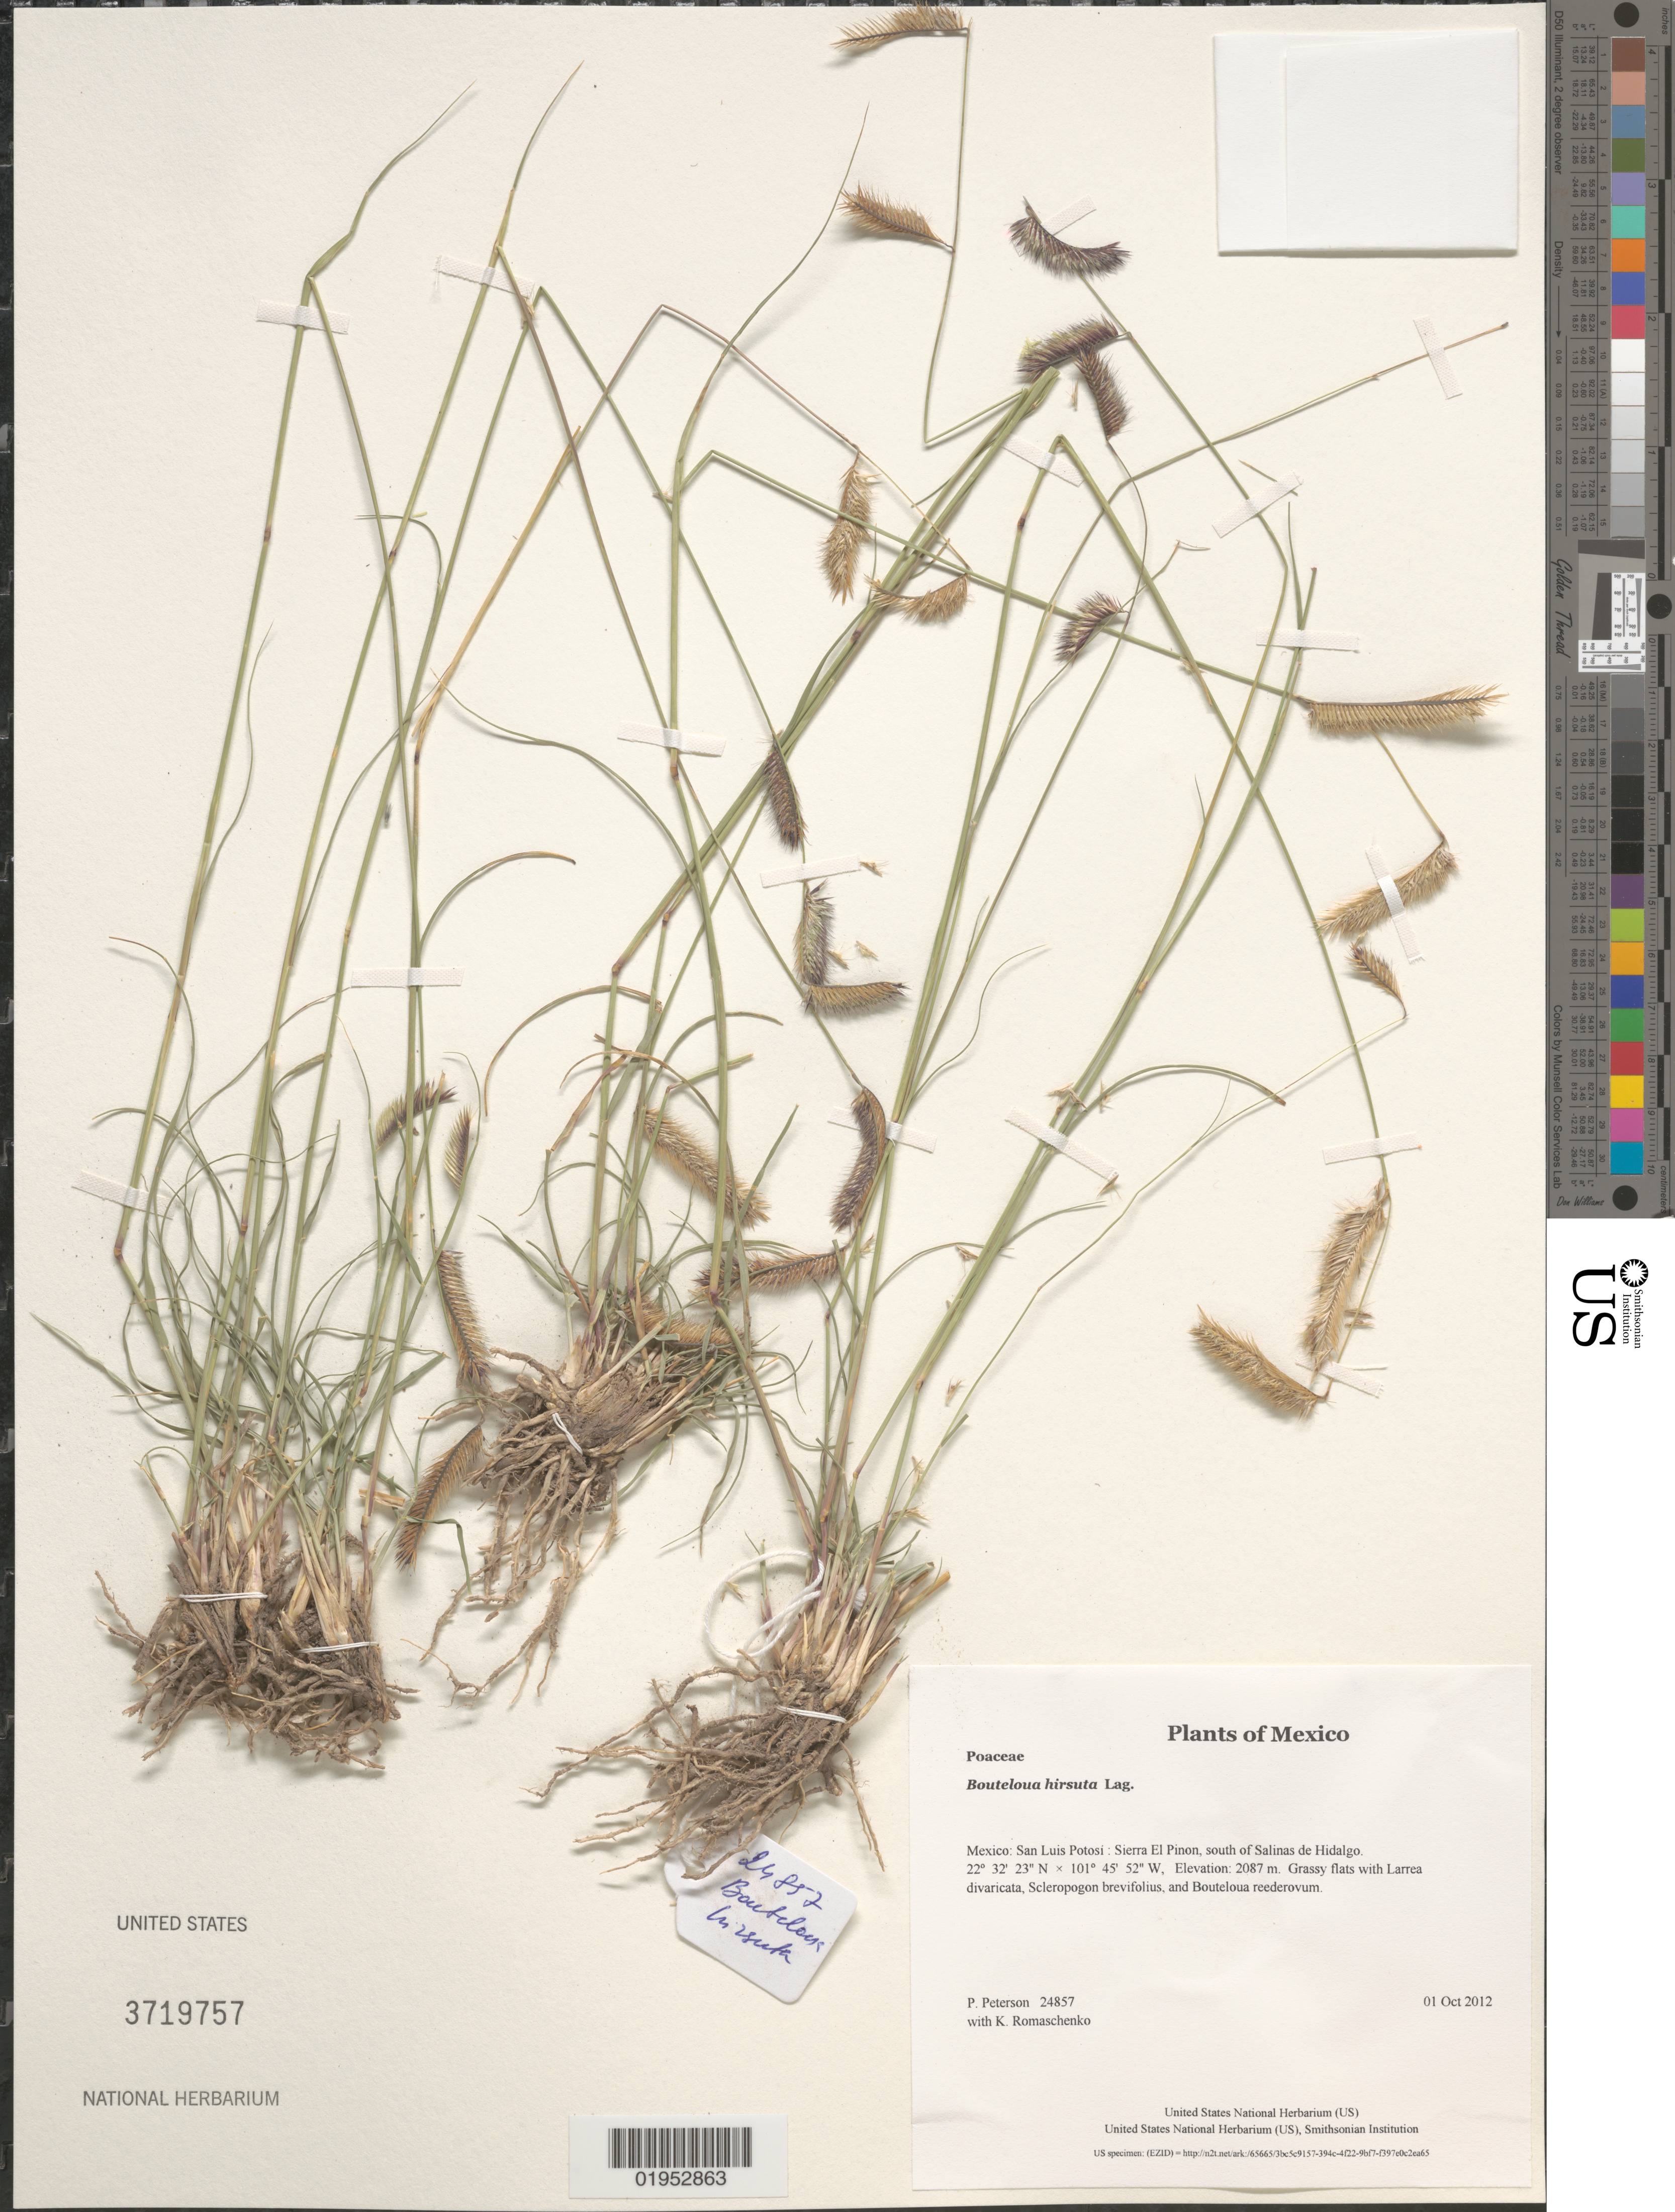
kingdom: Plantae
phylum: Tracheophyta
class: Liliopsida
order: Poales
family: Poaceae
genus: Bouteloua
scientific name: Bouteloua hirsuta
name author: Lag.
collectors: P. M. Peterson & K. Romaschenko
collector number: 24857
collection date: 2012-10-01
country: Mexico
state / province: San Luis Potosí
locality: Sierra El Pinon, south of Salinas de Hidalgo.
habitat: Grassy flats with Larrea divaricata, Scleropogon brevifolius, and Bouteloua reederovum.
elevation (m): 2087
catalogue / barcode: US 3719757